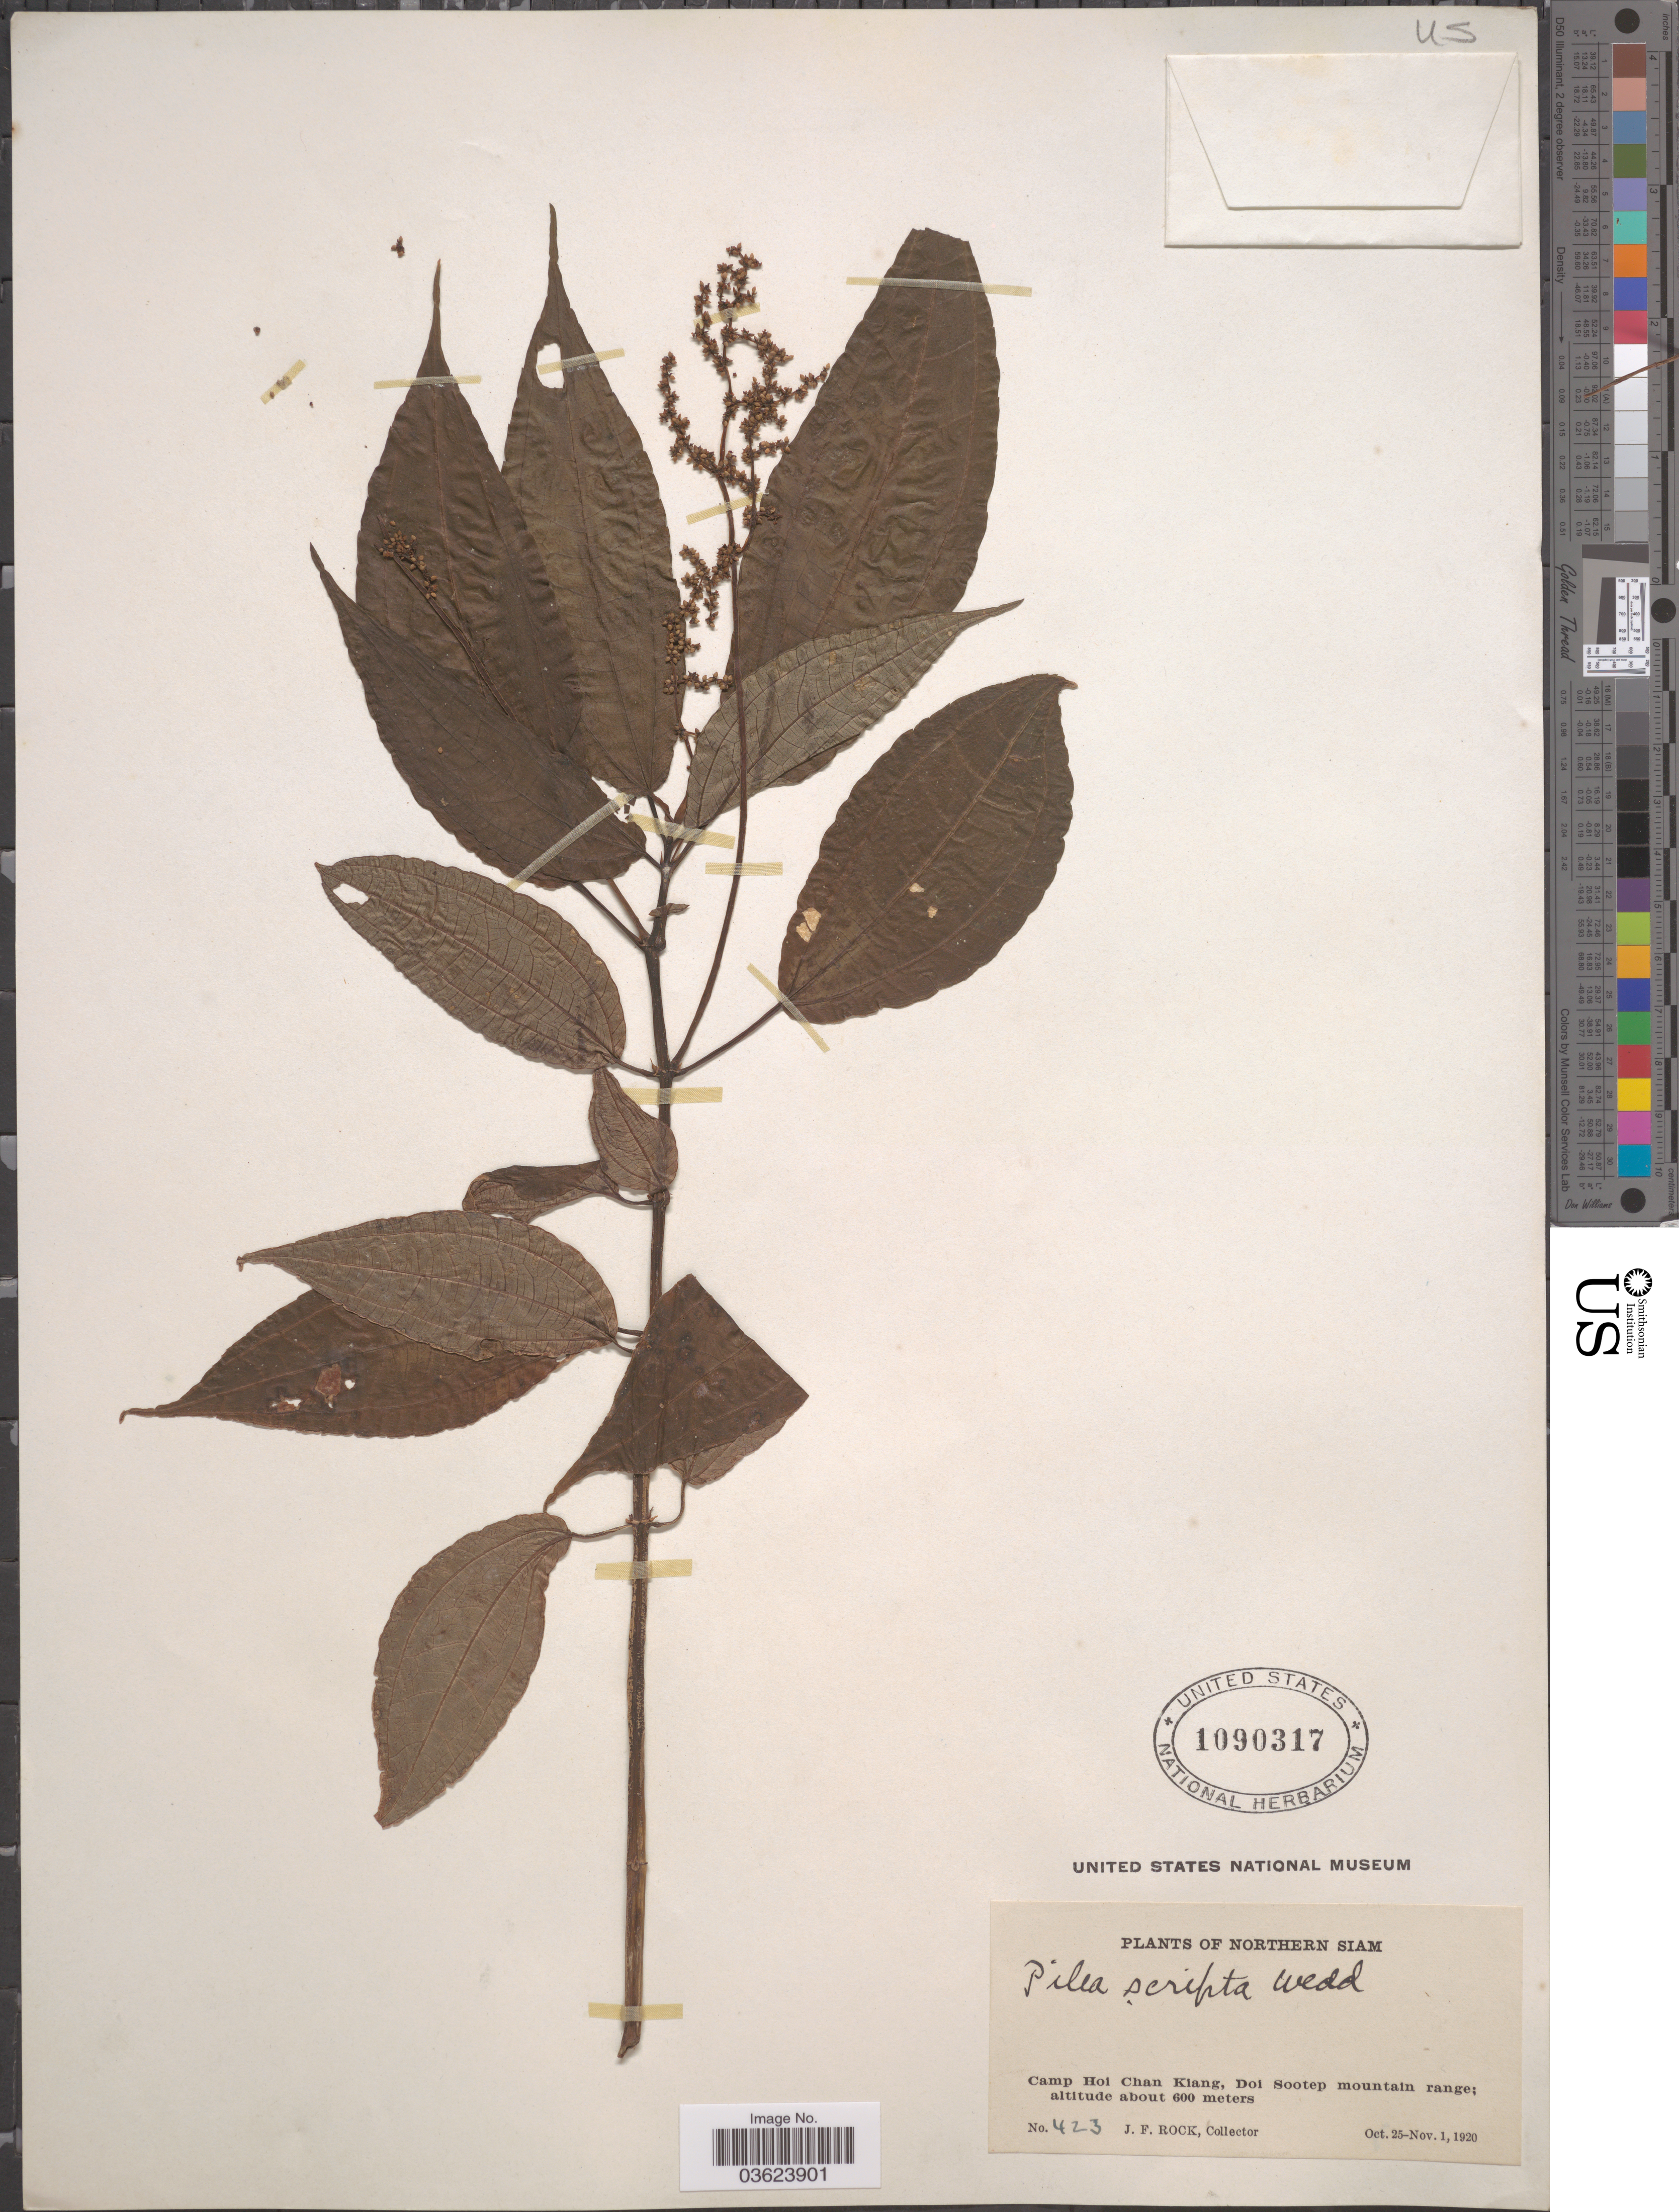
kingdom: Plantae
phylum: Tracheophyta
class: Magnoliopsida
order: Rosales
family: Urticaceae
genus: Pilea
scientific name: Pilea scripta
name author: (Buch.-Ham. ex D. Don) Wedd.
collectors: J. Rock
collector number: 423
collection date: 1920-10-25/1920-11-01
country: Thailand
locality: Northern Siam. Camp Hoi Chan Kiang, Doi Sootep mountain range.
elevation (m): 600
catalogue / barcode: US 1090317